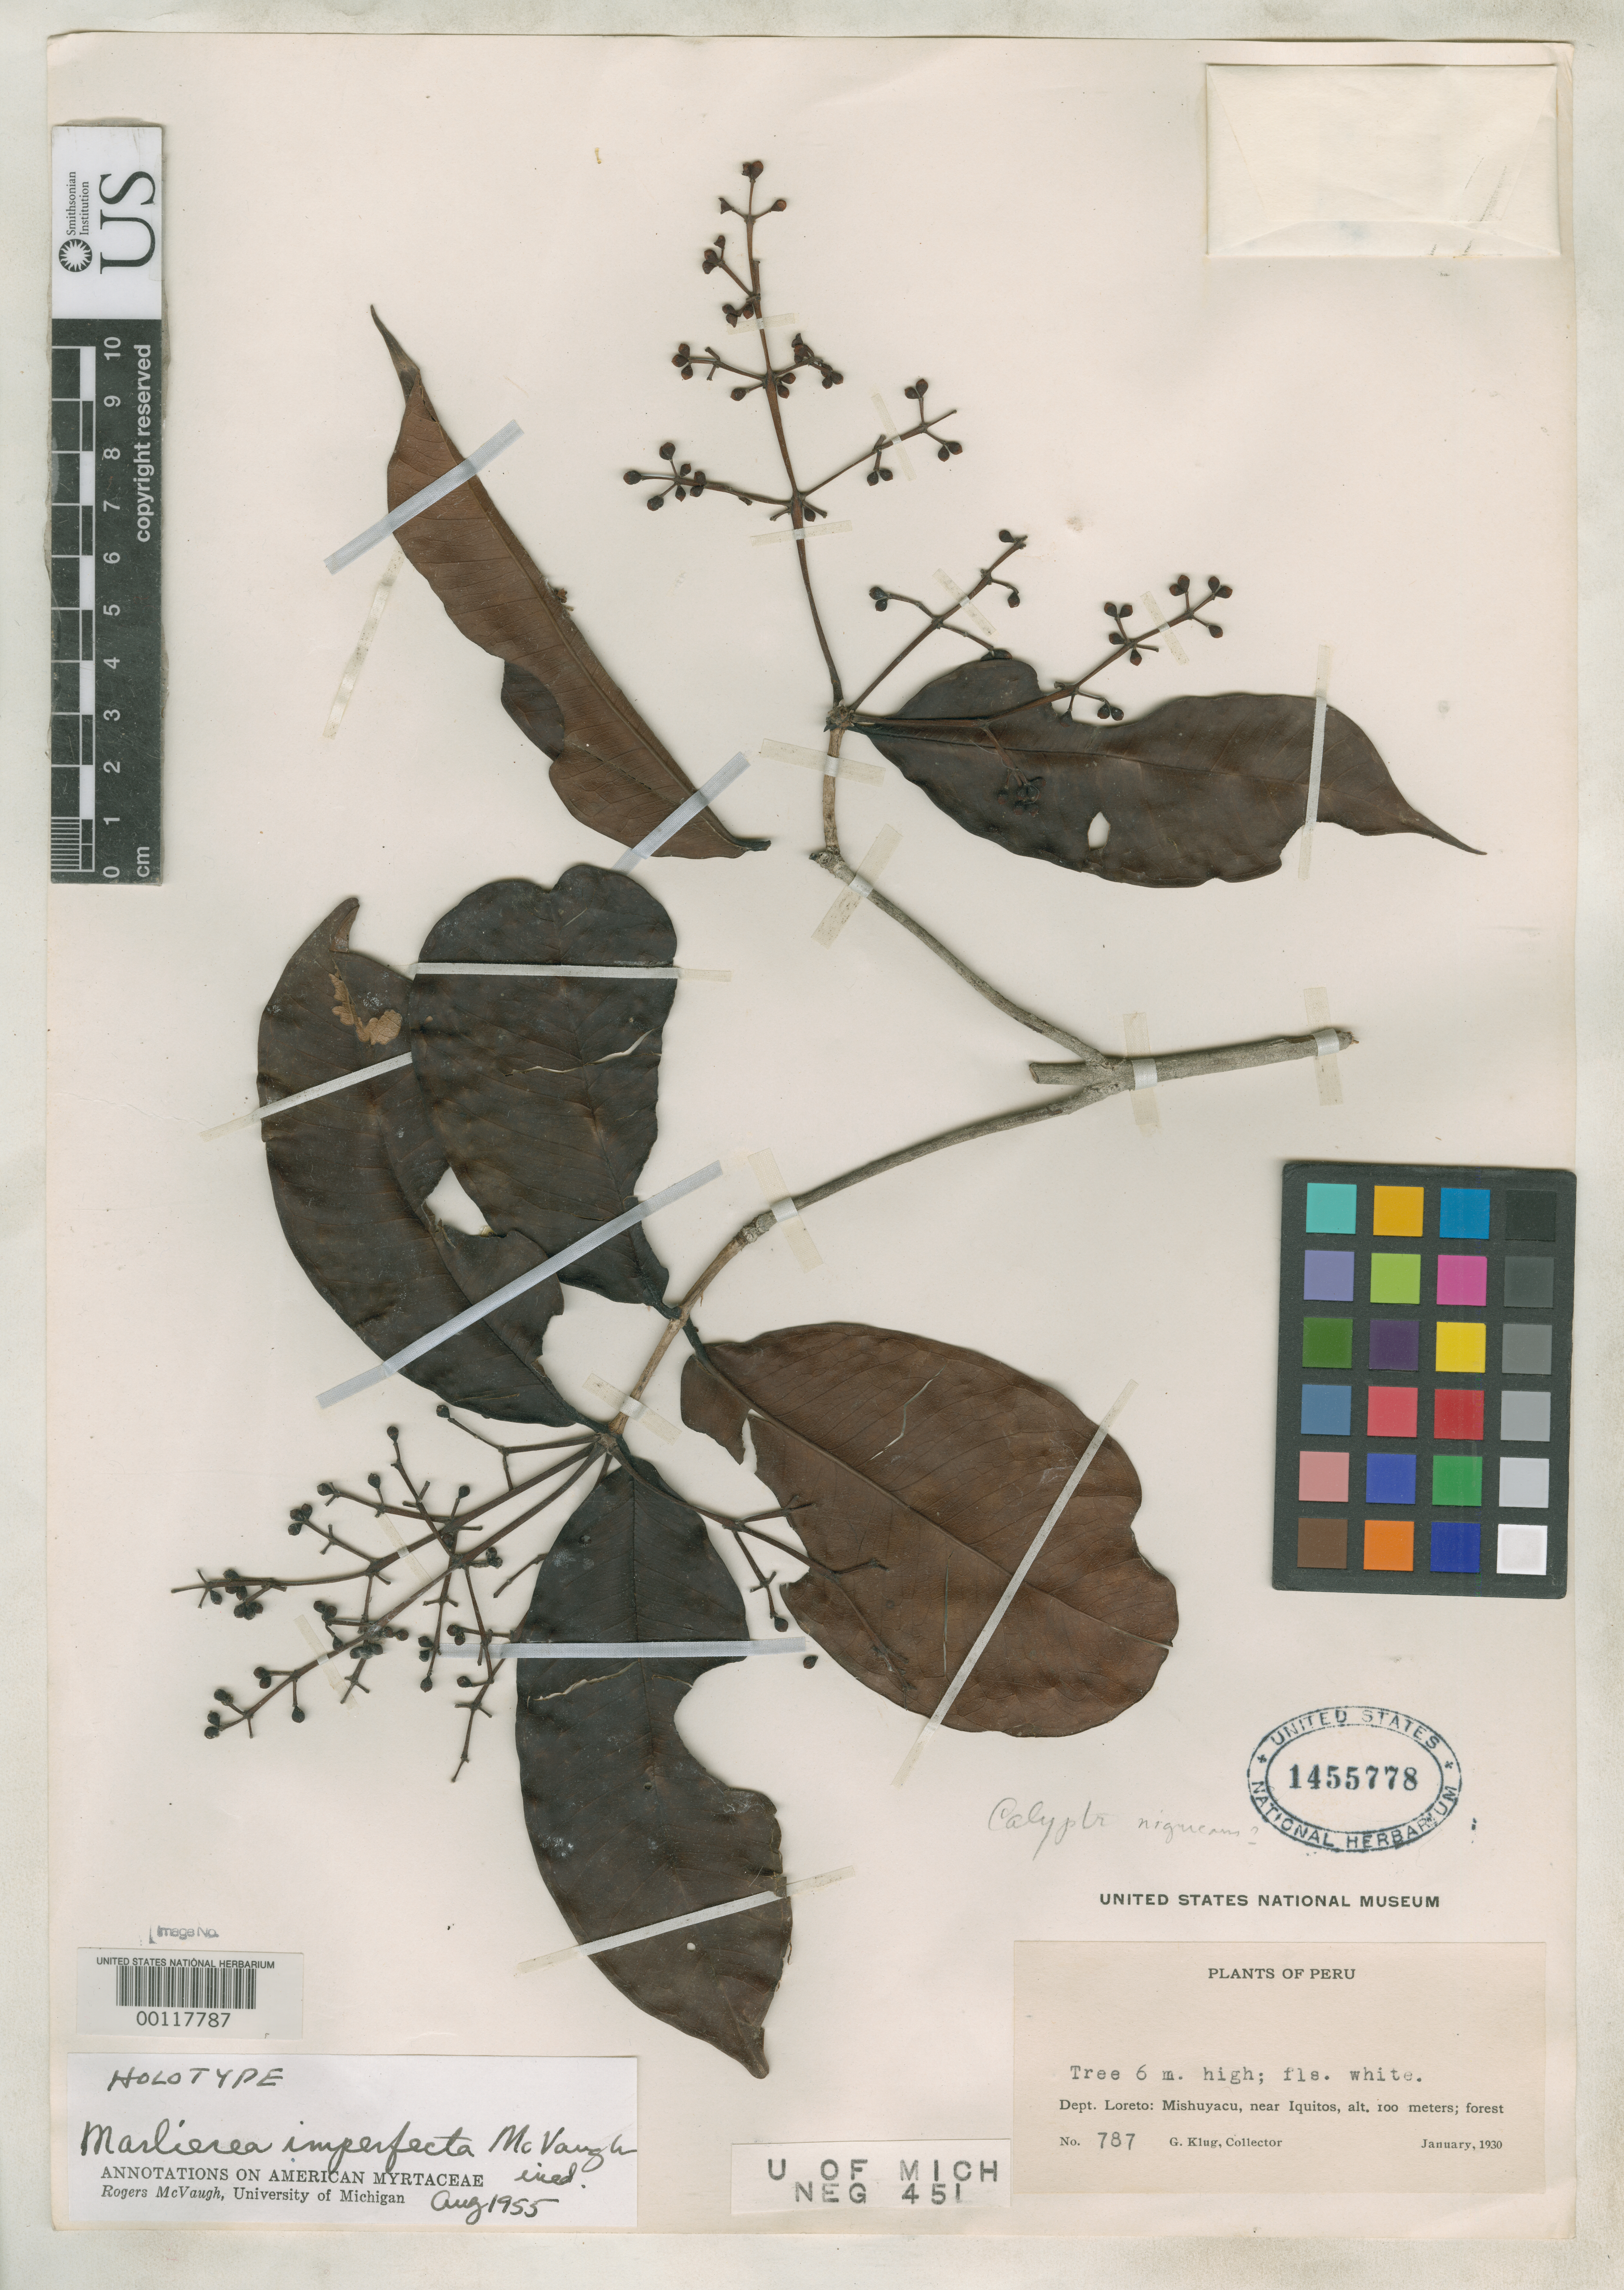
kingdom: Plantae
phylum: Tracheophyta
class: Magnoliopsida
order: Myrtales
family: Myrtaceae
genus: Marlierea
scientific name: Marlierea imperfecta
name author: McVaugh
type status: Holotype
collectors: G. Klug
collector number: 787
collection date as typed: Jan 1930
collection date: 1930-01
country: Peru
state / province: Loreto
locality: Mishuyacu, near Iquitos.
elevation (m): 100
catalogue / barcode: US 1455778